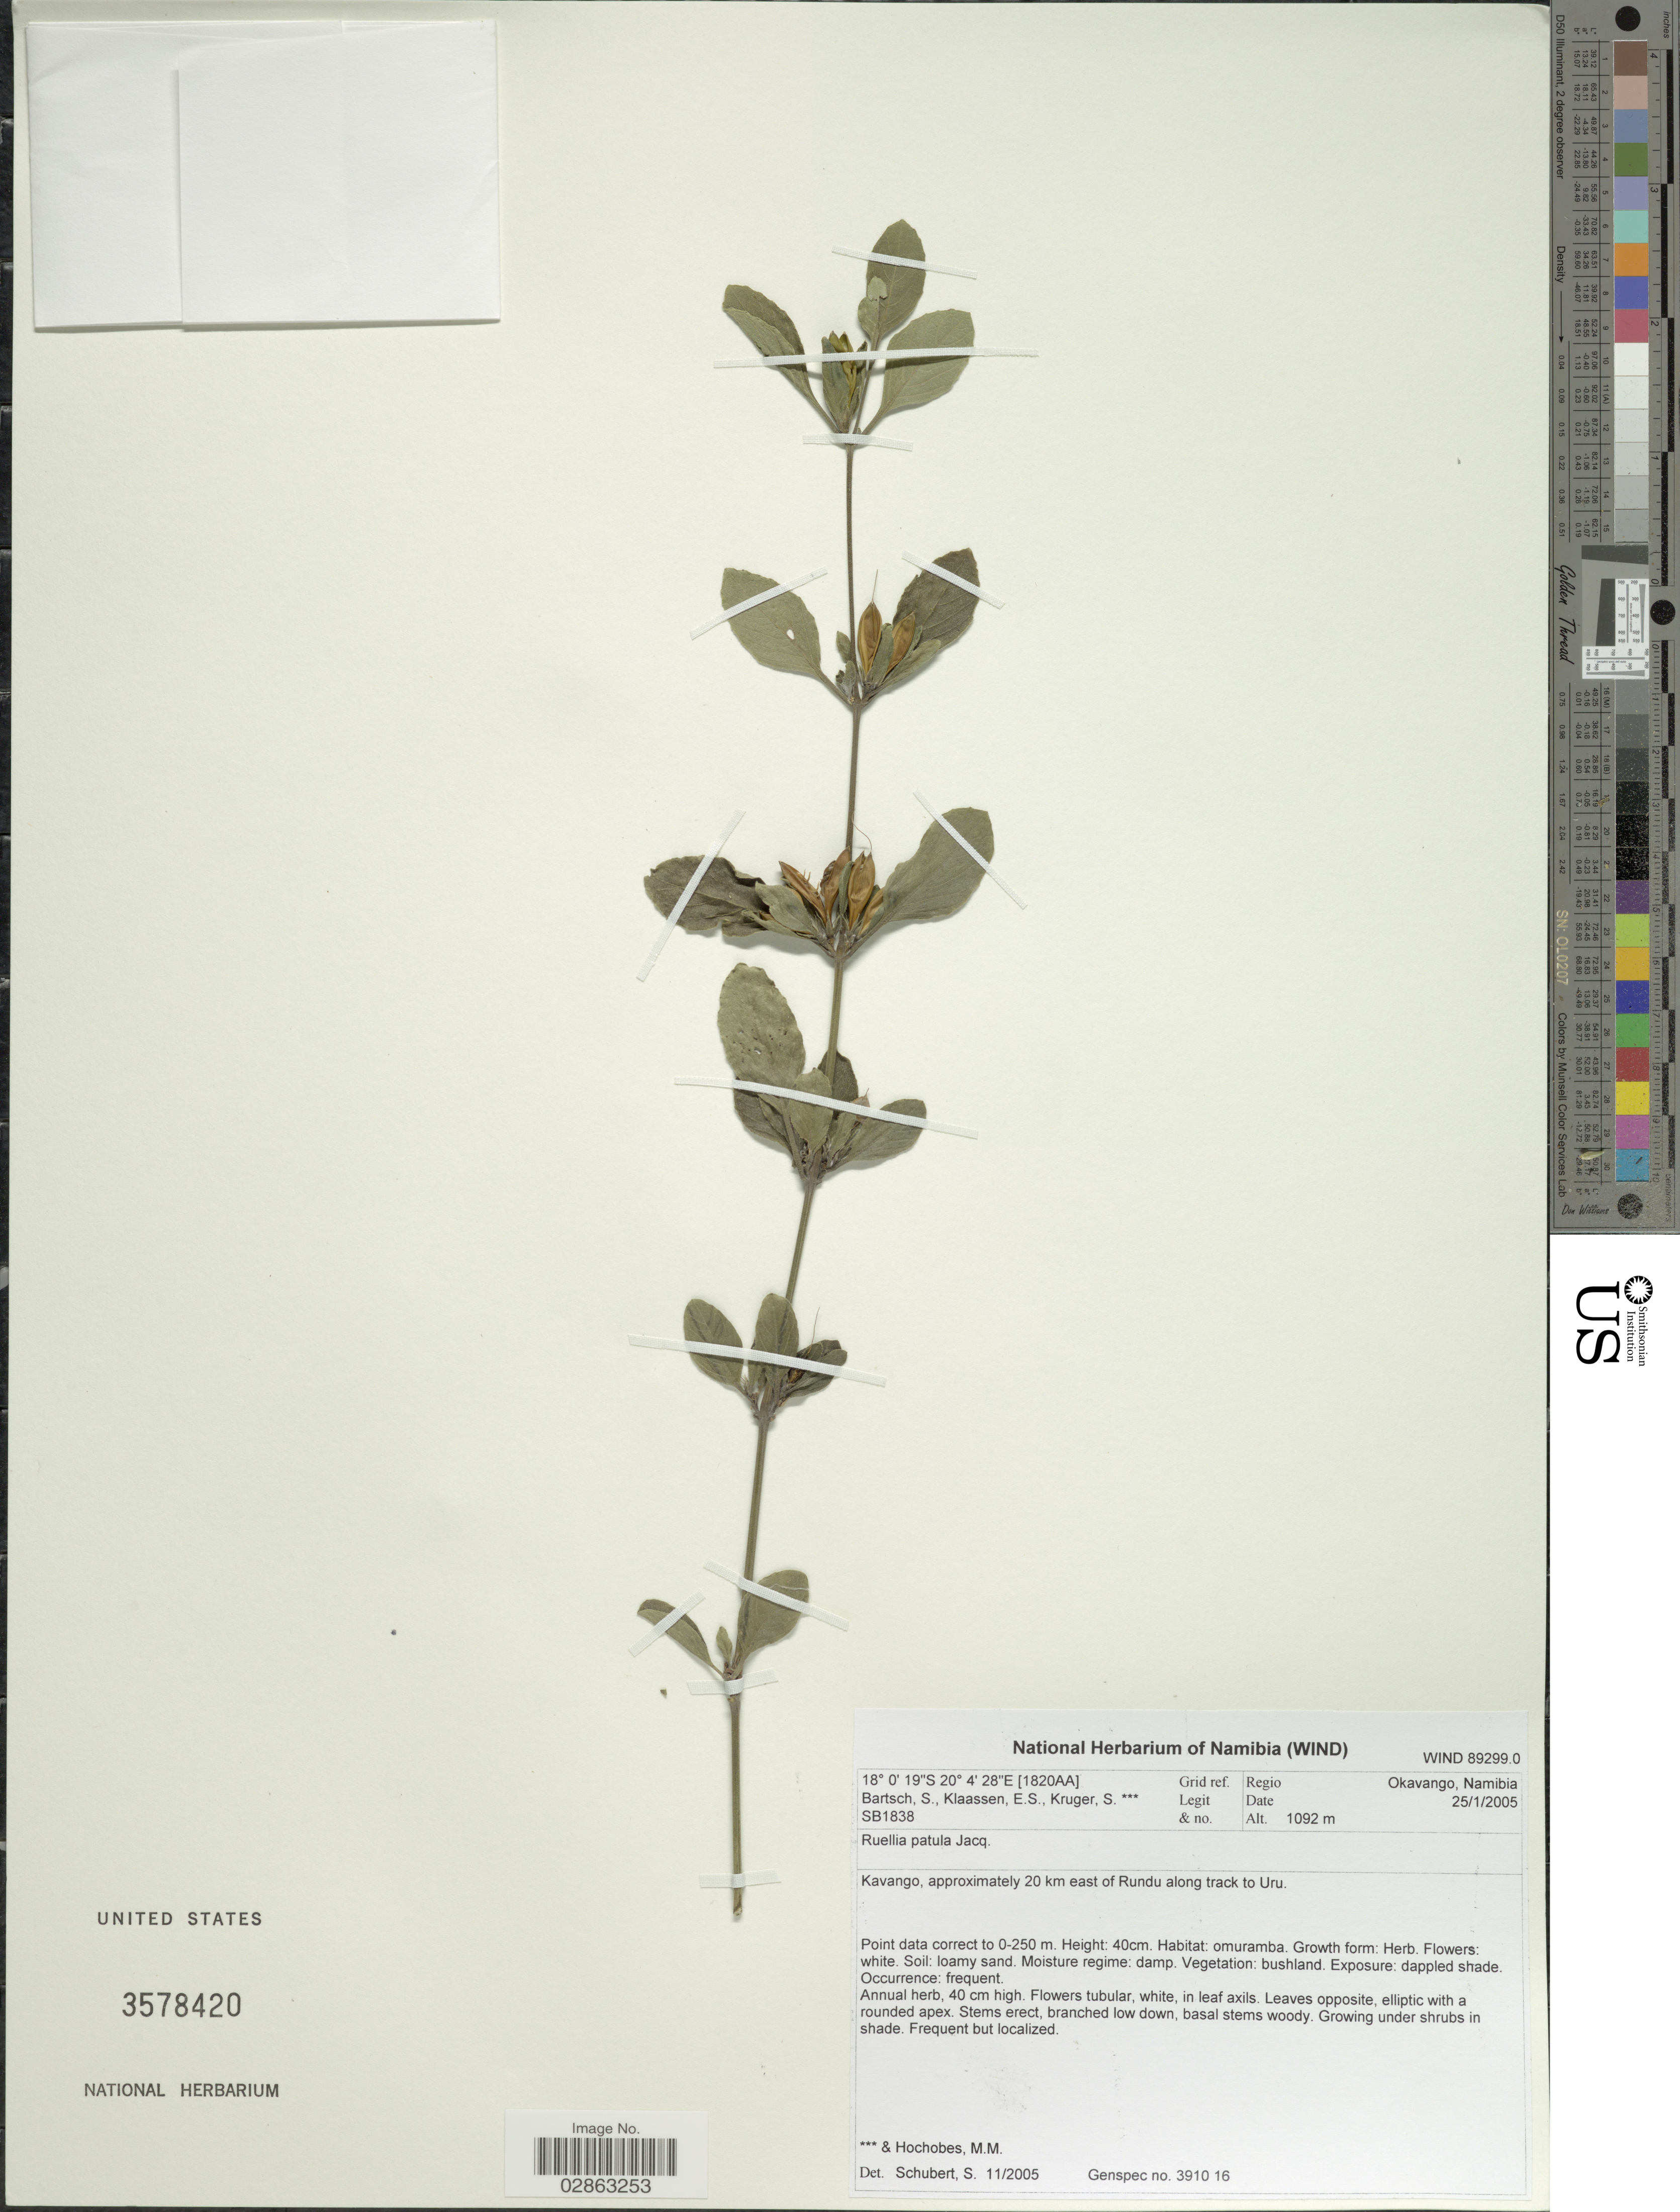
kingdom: Plantae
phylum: Tracheophyta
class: Magnoliopsida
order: Lamiales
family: Acanthaceae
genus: Ruellia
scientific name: Ruellia patula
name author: Jacq.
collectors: S. Bartsch, E. S. Klaassen, S. Kruger & M. Hochobes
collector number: SB1838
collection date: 2005-01-25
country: Namibia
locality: Regio Okavango. Kavango, approximately 20 km east of Rundu along track to Uru.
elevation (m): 1092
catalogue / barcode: US 3578420